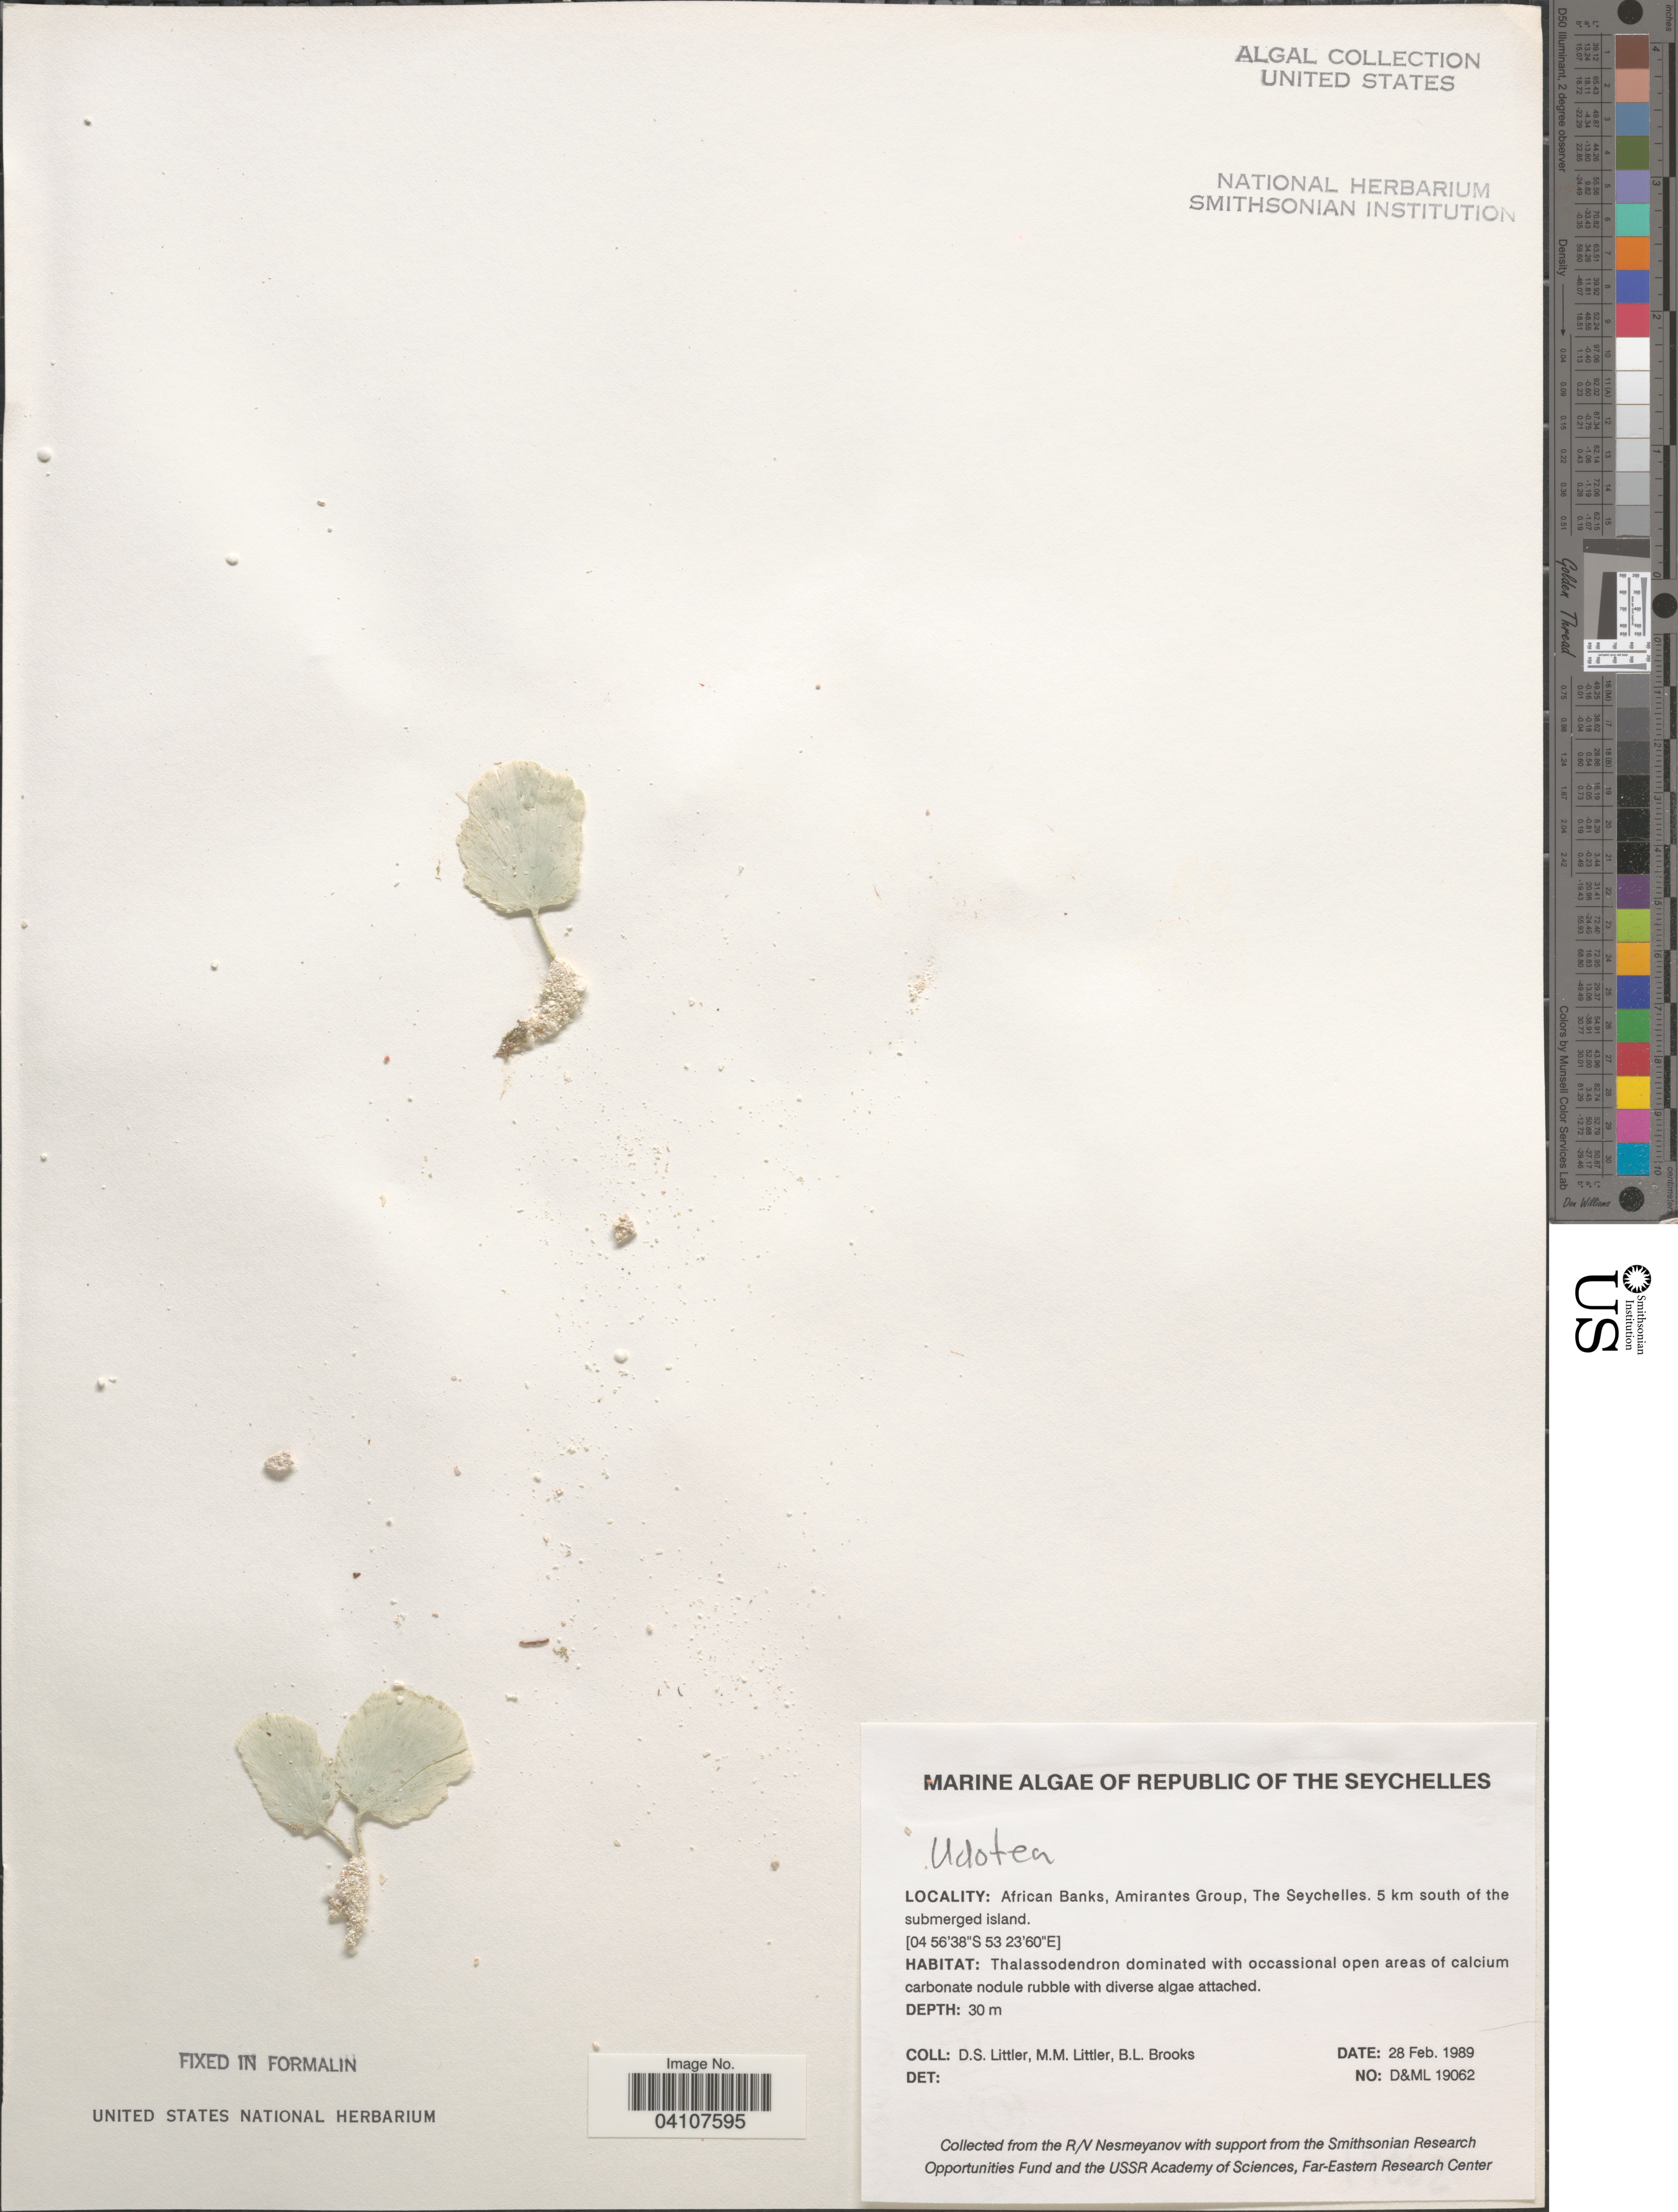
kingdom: Plantae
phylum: Chlorophyta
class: Ulvophyceae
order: Bryopsidales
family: Udoteaceae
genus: Udotea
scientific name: Udotea sp.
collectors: D. S. Littler & B. Brooks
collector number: D&ML19062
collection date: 1989-02-28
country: Seychelles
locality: Republic of the Seychelles. African Banks, Amirantes Group. 5 km south of the submerged island.